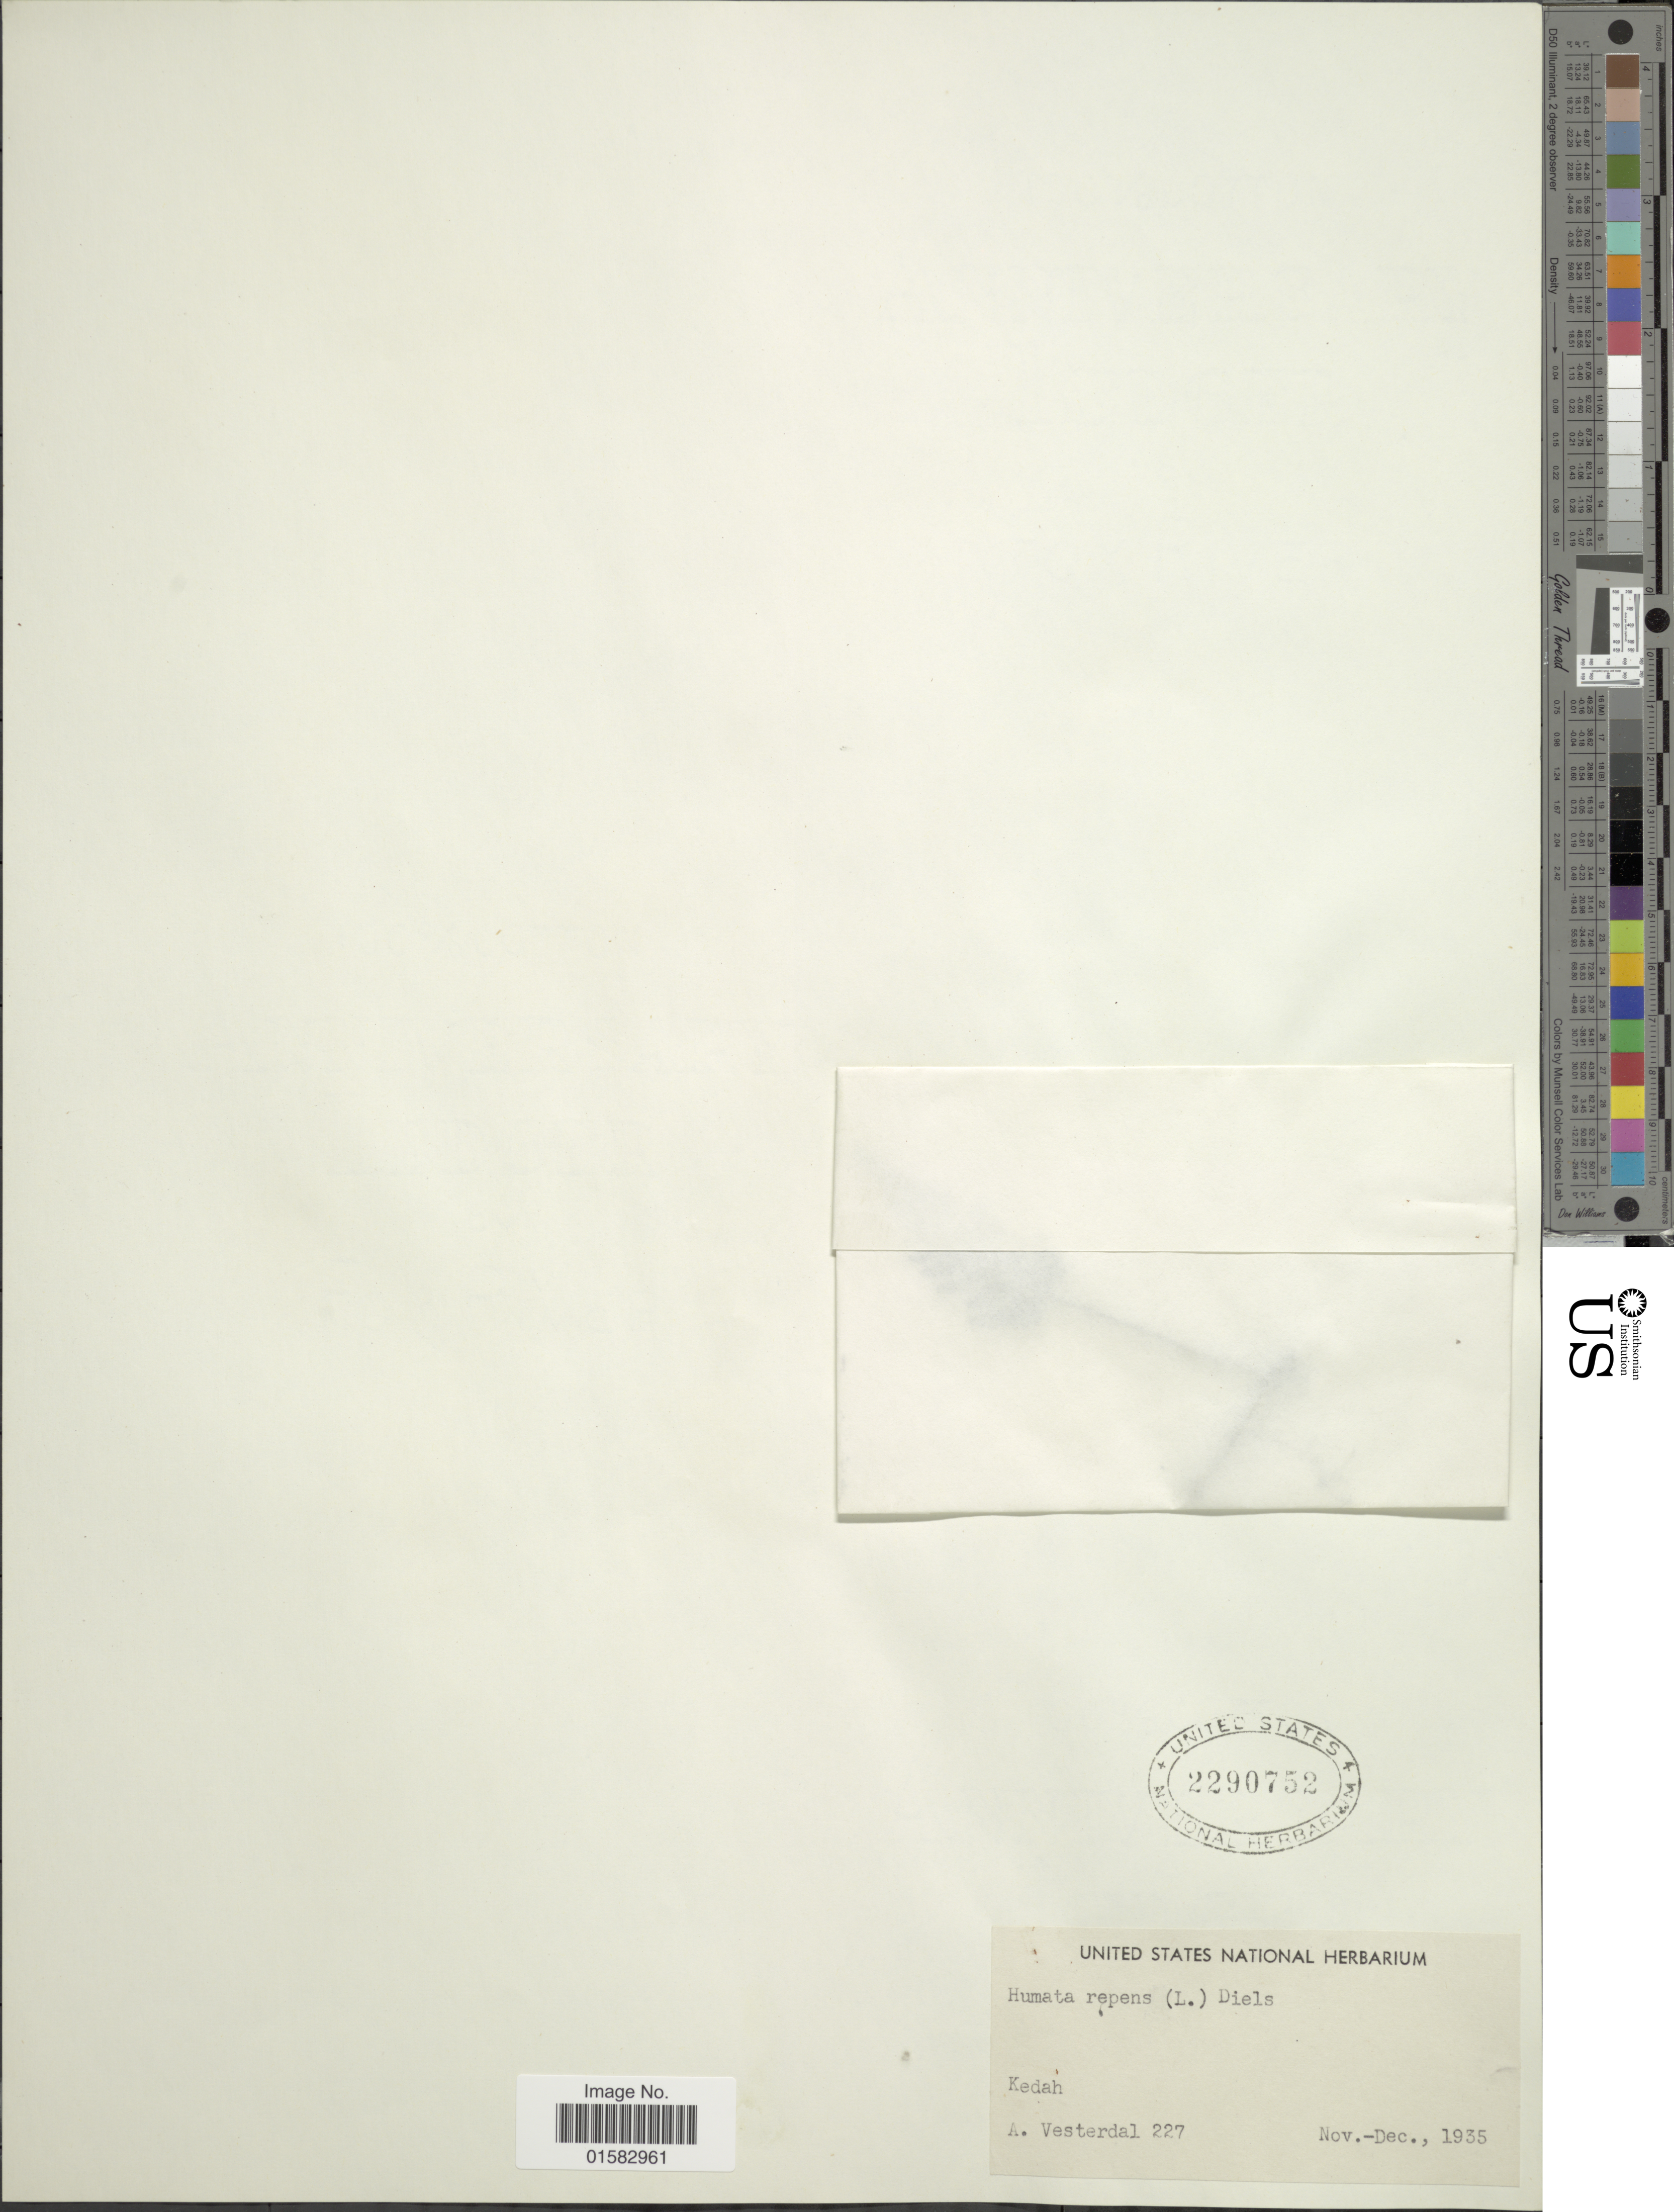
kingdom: Plantae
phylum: Tracheophyta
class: Polypodiopsida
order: Polypodiales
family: Davalliaceae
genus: Davallia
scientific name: Davallia repens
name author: (L. f.) Kuhn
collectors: A. Vesterdal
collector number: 227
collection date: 1935-11/1935-12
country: Malaysia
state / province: Kedah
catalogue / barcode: US 2290752